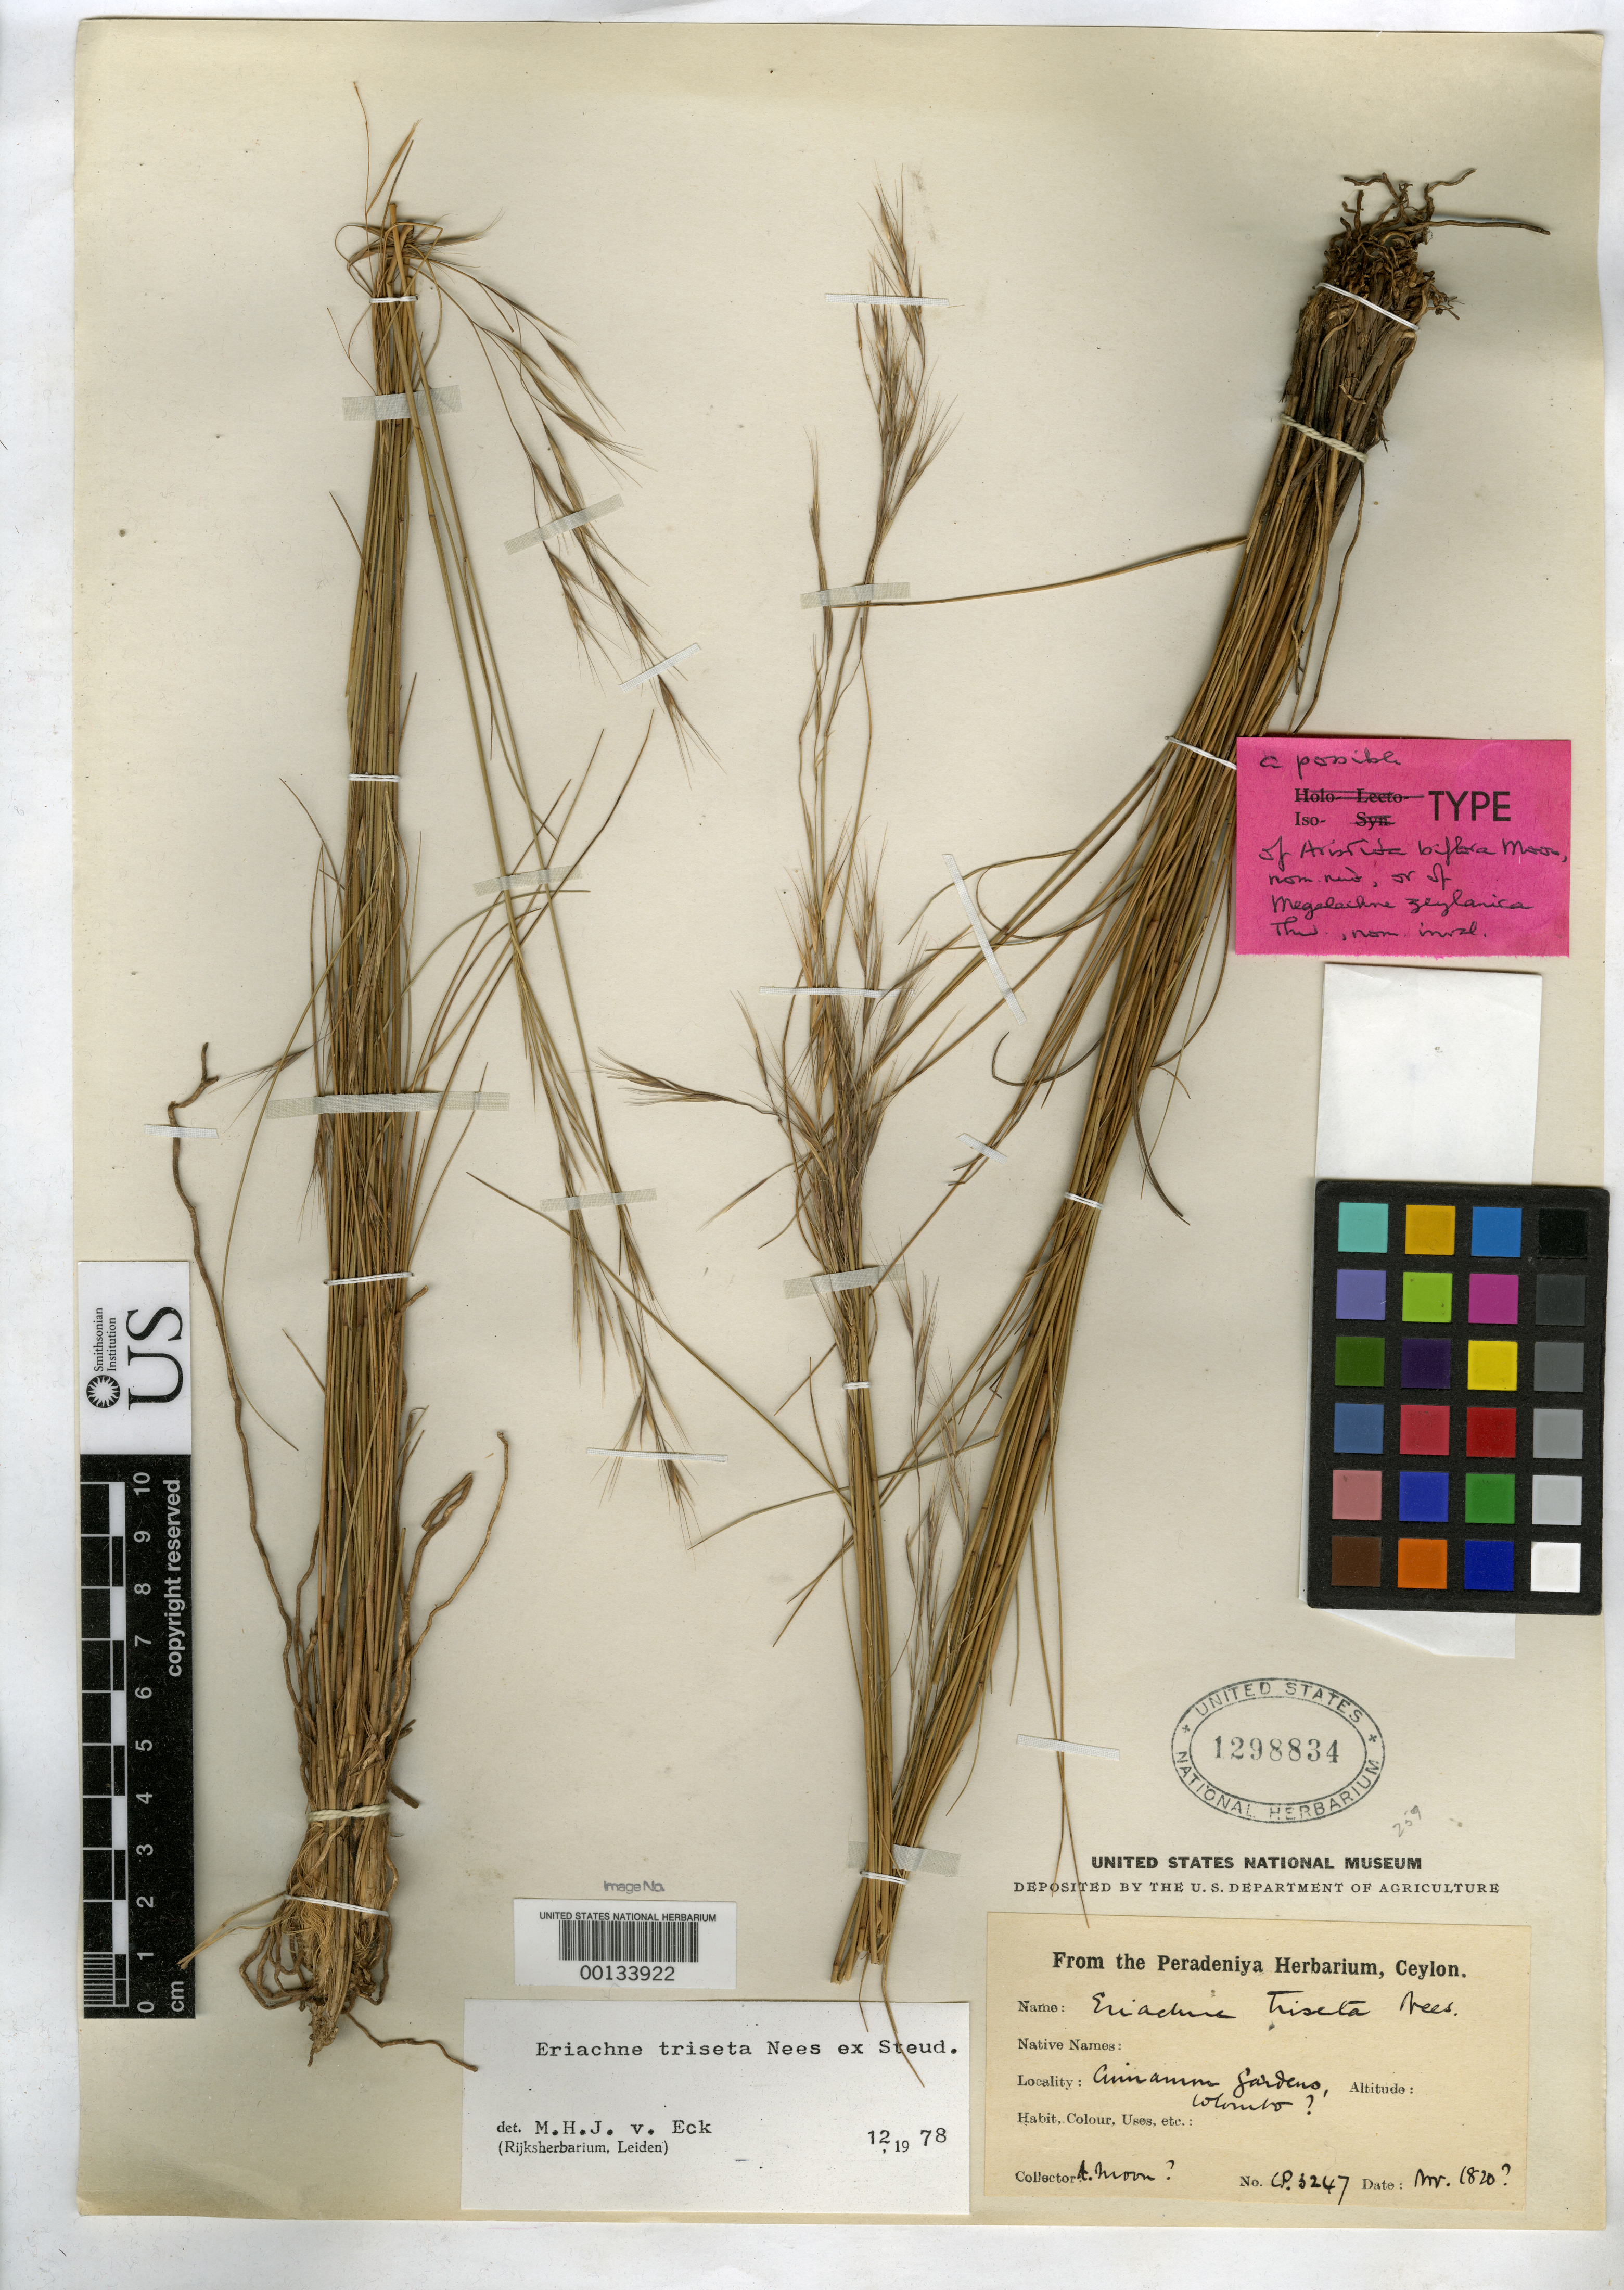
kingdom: Plantae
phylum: Tracheophyta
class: Liliopsida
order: Poales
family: Poaceae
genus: Eriachne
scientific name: Eriachne triseta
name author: Nees ex Steud.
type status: Type Collection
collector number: CP 3247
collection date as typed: Mar 1820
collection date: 1820-03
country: Sri Lanka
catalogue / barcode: US 1298834